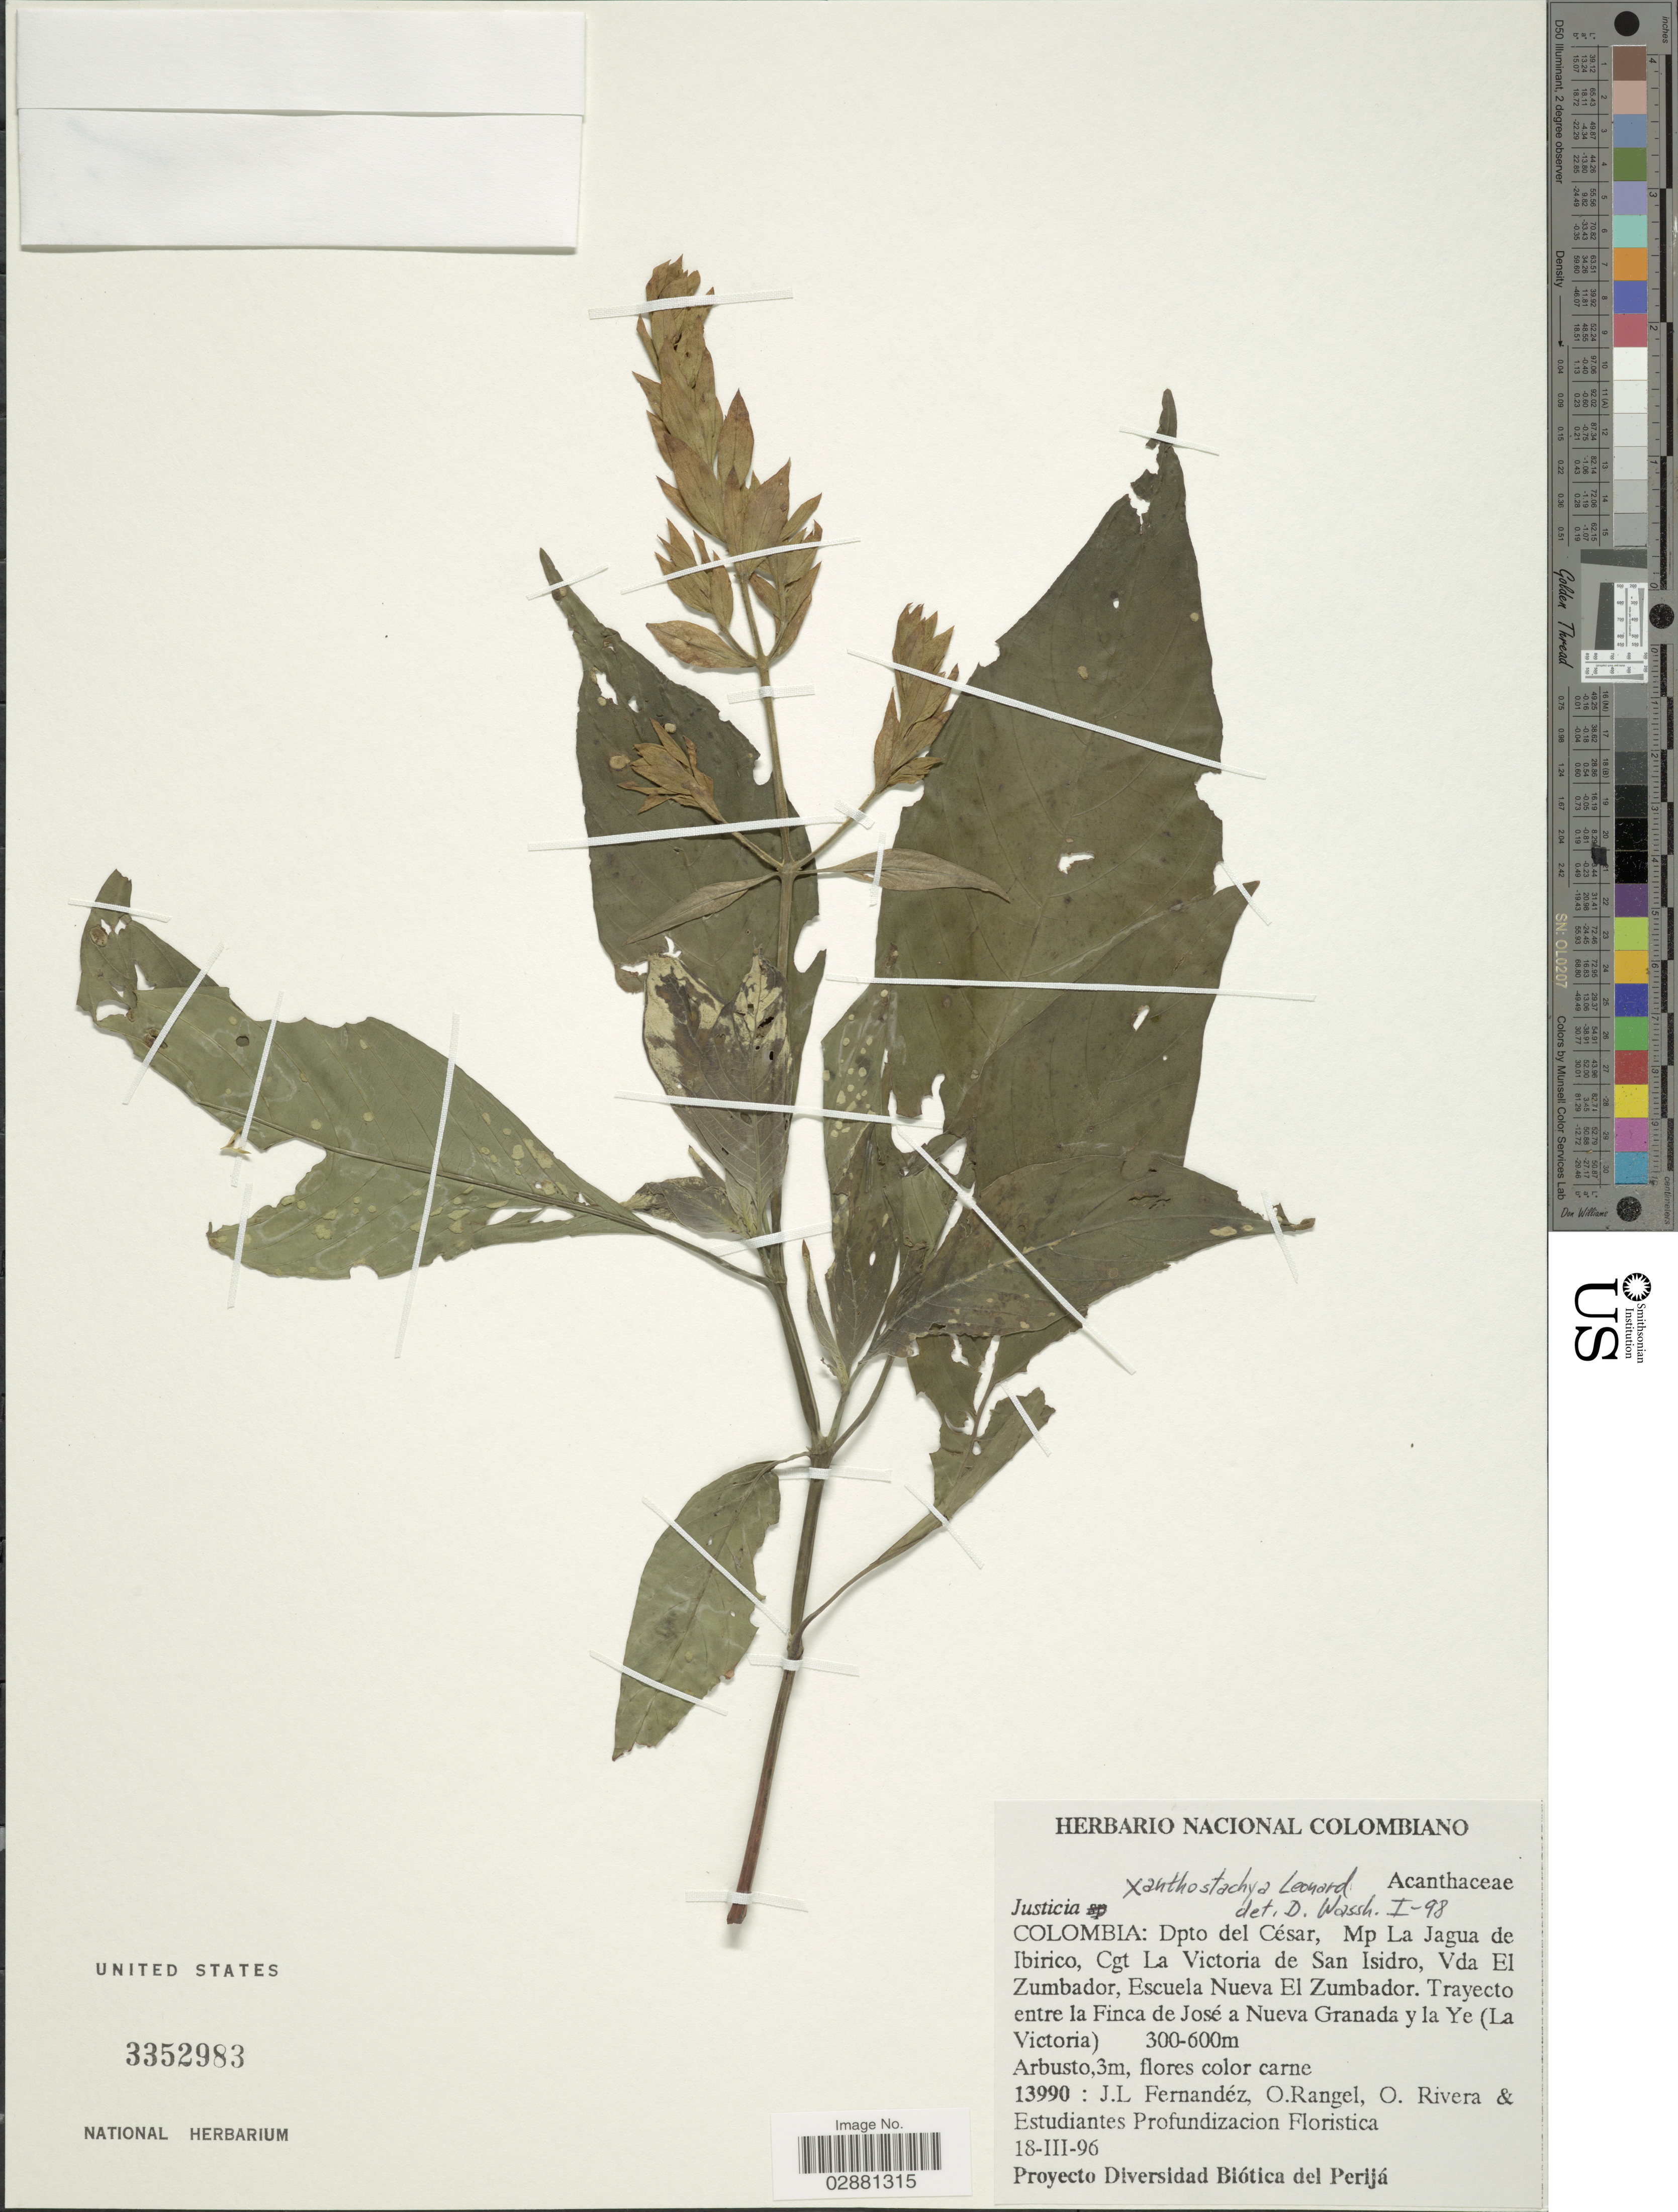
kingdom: Plantae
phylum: Tracheophyta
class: Magnoliopsida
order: Lamiales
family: Acanthaceae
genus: Justicia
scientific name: Justicia xanthostachya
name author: Leonard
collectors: J. Fernández, O. Rangel, O. Rivera & Estudiantes Profundizacion Floristica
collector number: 13990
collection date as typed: Transcribed d/m/y: 18/3/96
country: Colombia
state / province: Cesar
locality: Dpto del César, Mp La Jagua de Ibirico, Cgt La Victoria de San Isidro, Vda El Zumbador, Escuela Nueva El Zumbador, Trayecto entre la Finca de José a Nueva Granada y la Ye (La Victoria).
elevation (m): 300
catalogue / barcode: US 3352983